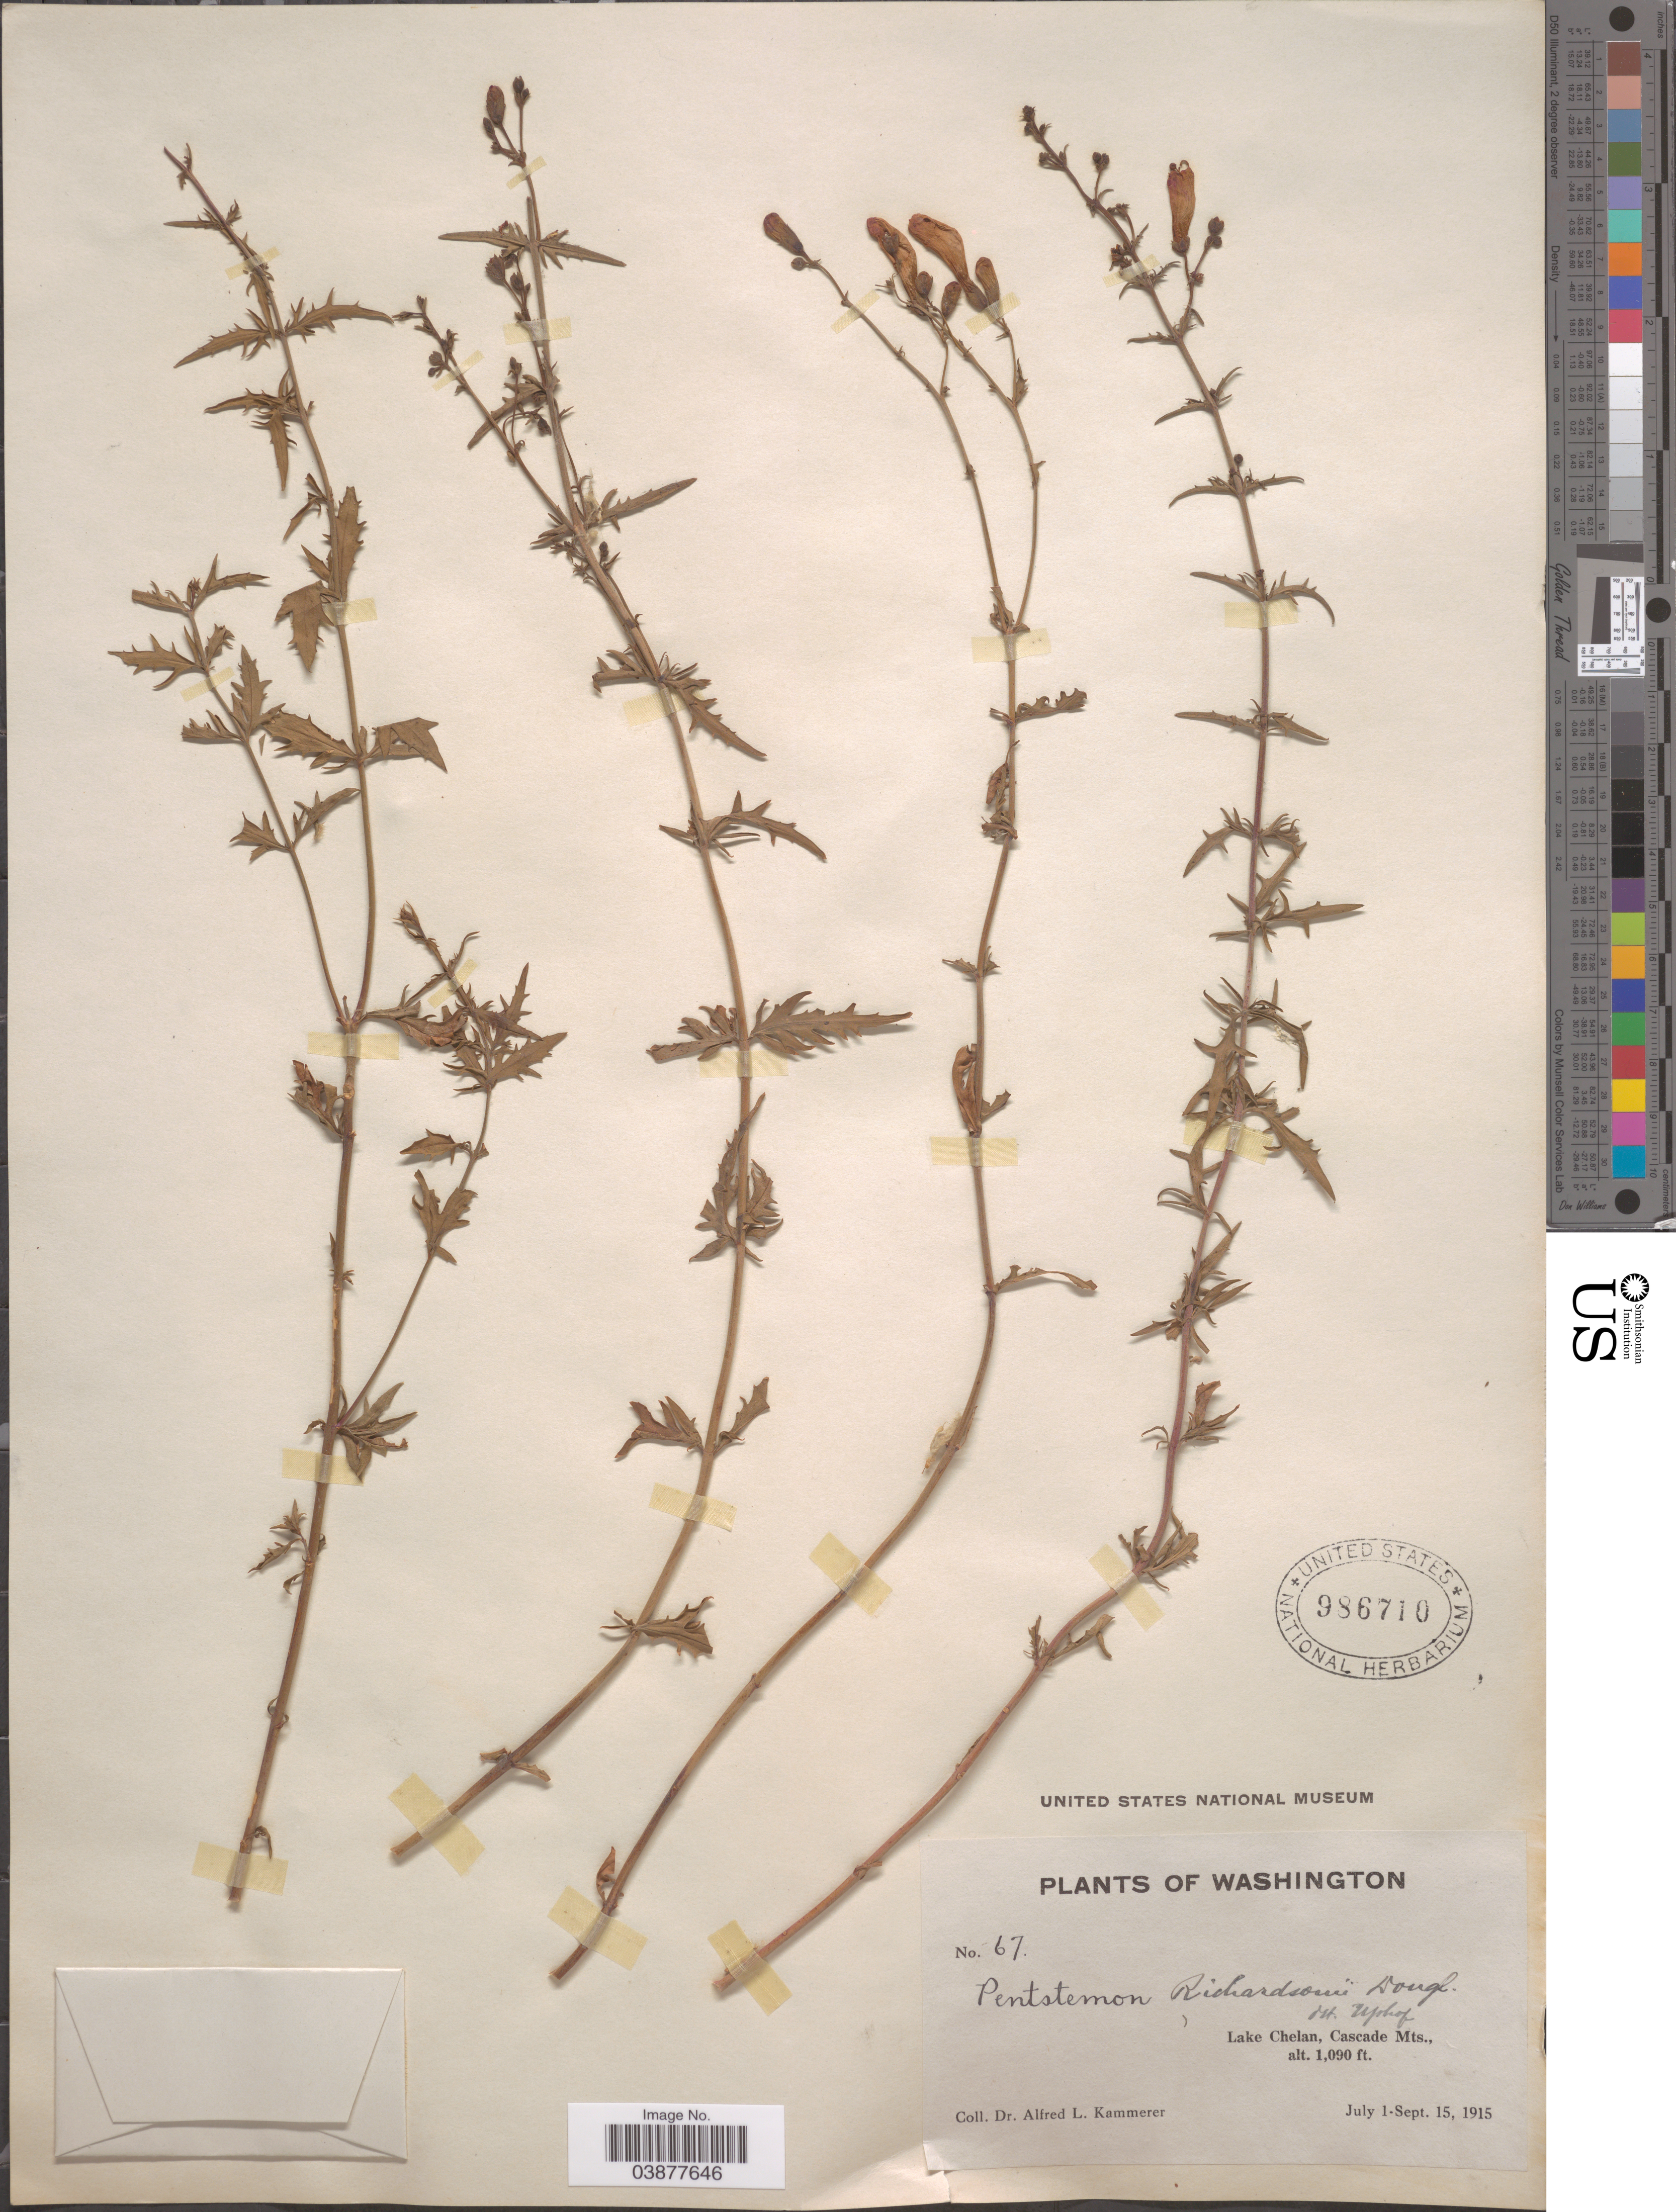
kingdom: Plantae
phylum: Tracheophyta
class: Magnoliopsida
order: Lamiales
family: Plantaginaceae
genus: Penstemon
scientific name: Penstemon richardsonii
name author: Douglas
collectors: A. Kammerer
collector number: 67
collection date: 1915-07-01/1915-09-15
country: United States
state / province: Washington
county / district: Chelan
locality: Lake Chelan, Cascade Mts.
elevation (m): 332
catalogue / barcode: US 986710